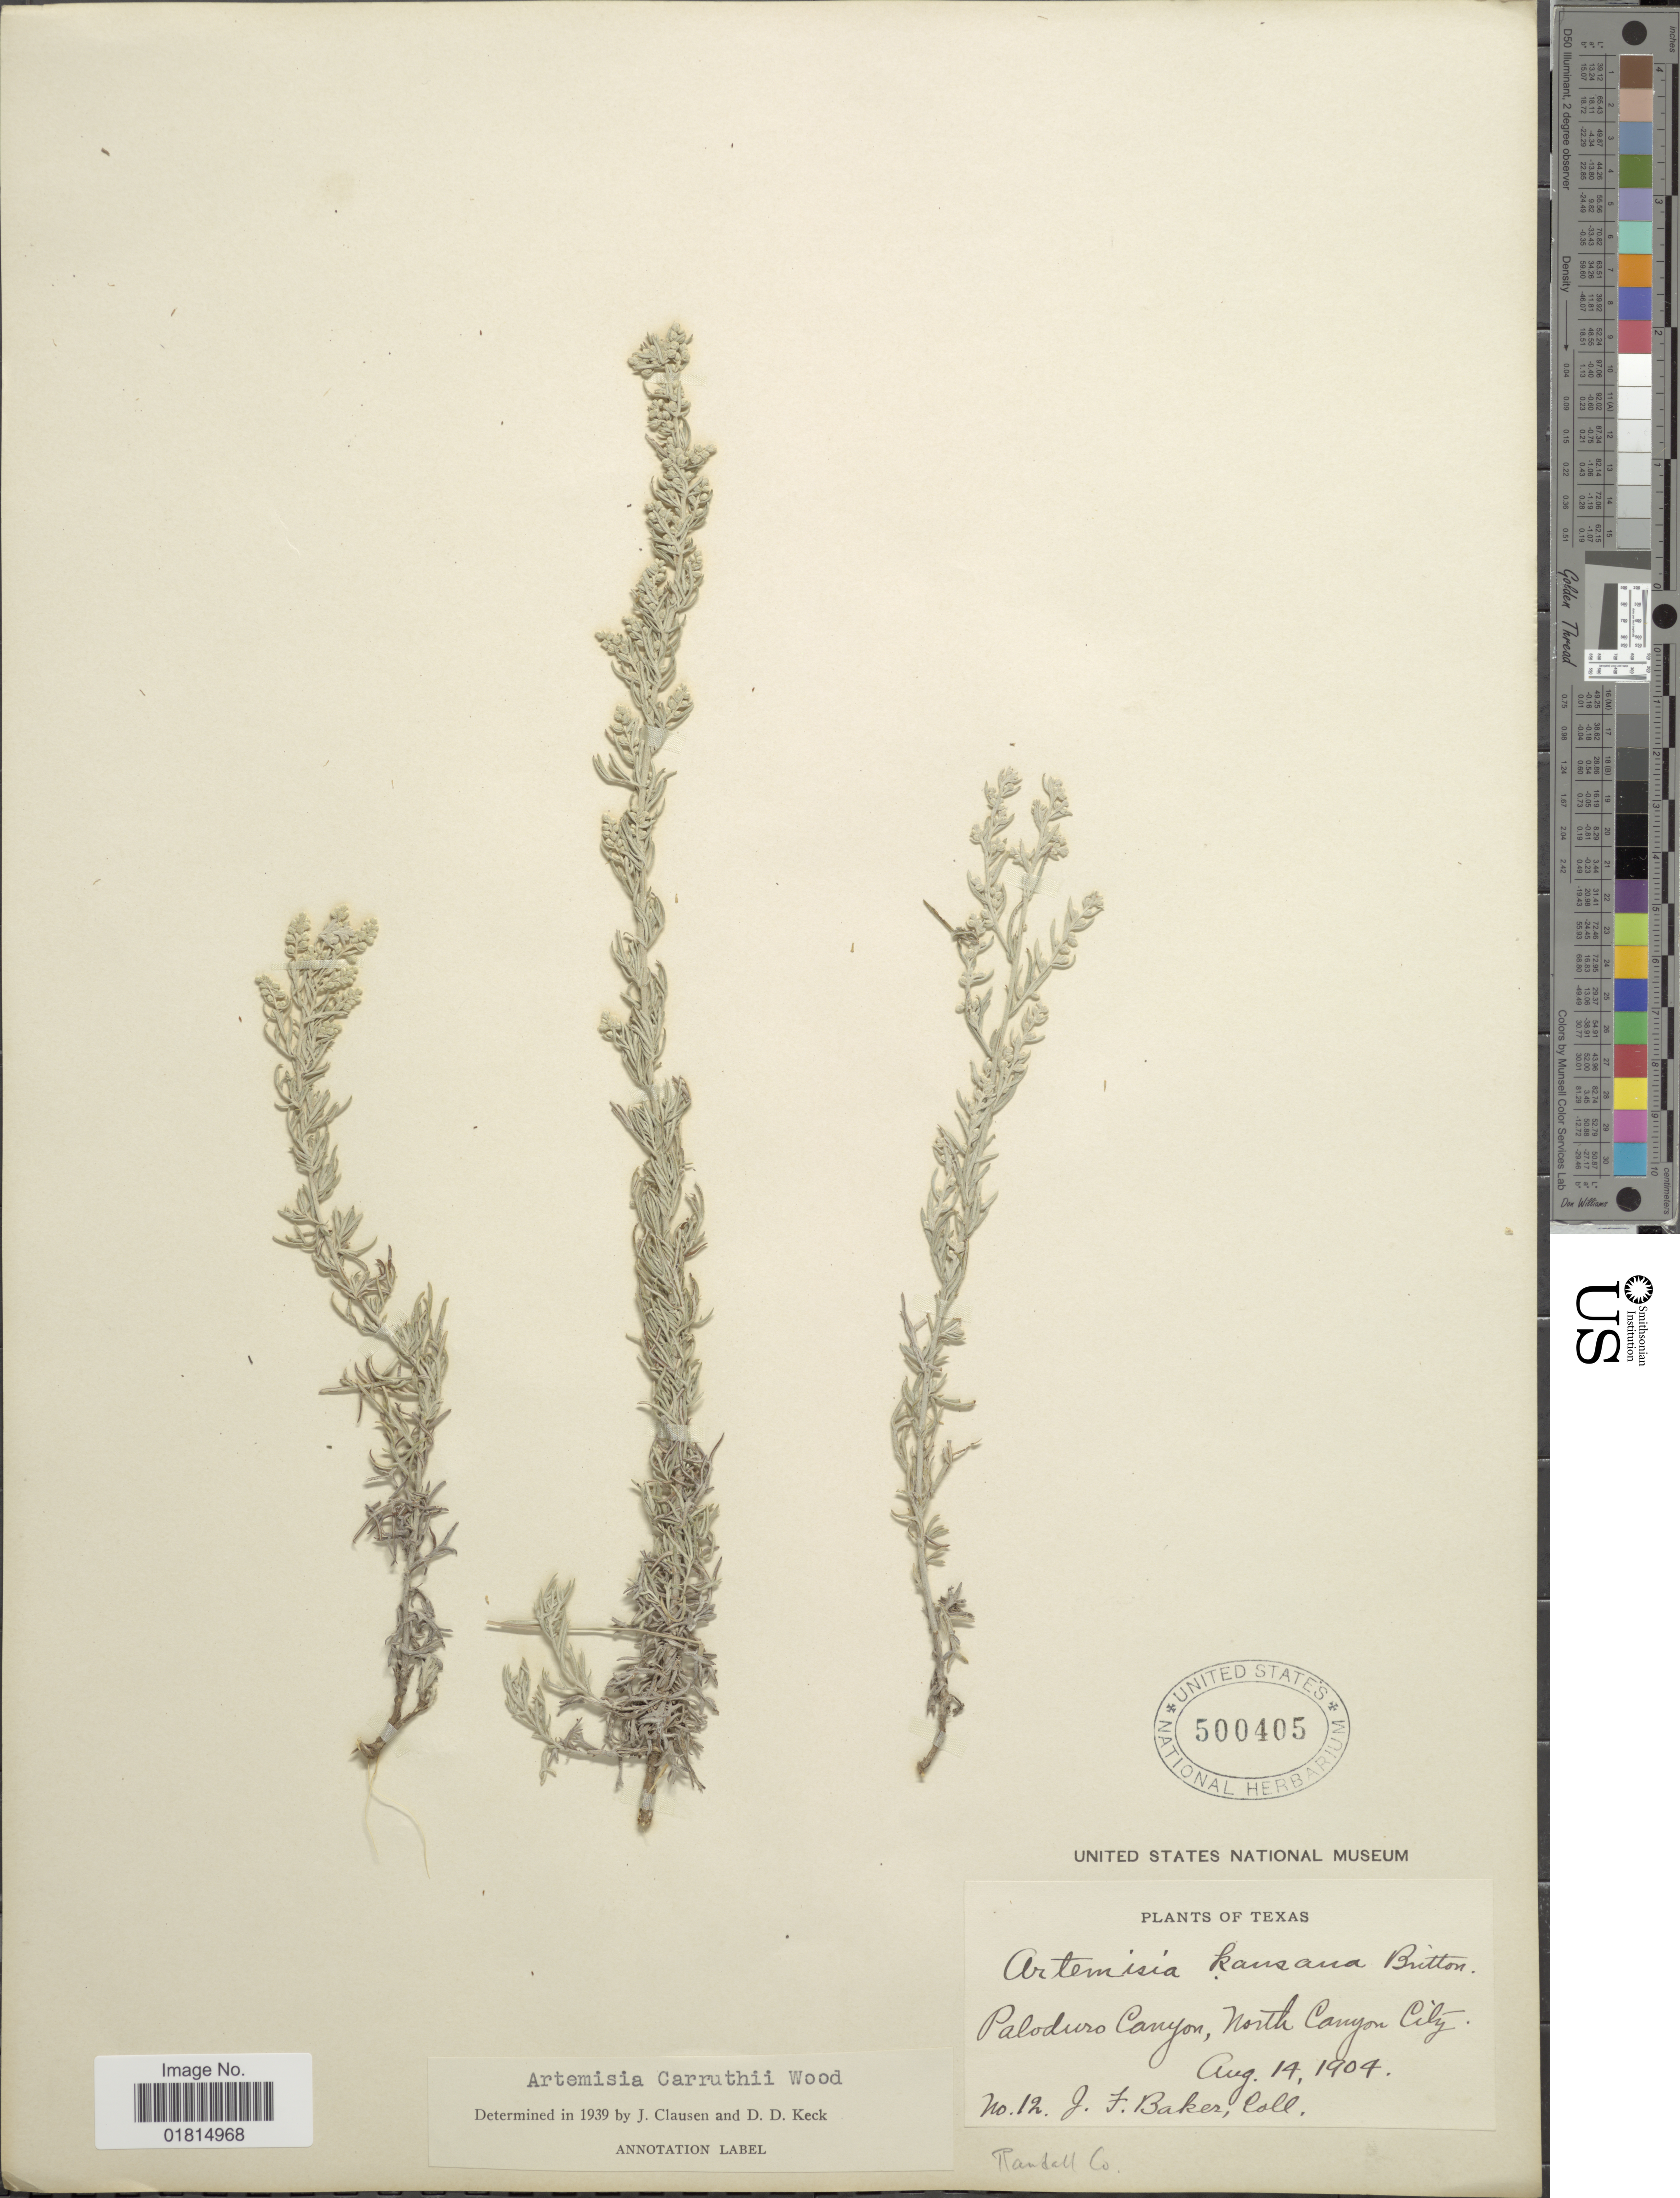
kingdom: Plantae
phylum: Tracheophyta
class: Magnoliopsida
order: Asterales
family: Asteraceae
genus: Artemisia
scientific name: Artemisia carruthii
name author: Alph. Wood ex Carruth.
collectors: J. F. Baker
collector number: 12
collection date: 1904-08-14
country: United States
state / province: Texas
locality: Paloduro Canyon, North Canyon City. Randall Co.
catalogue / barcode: US 500405